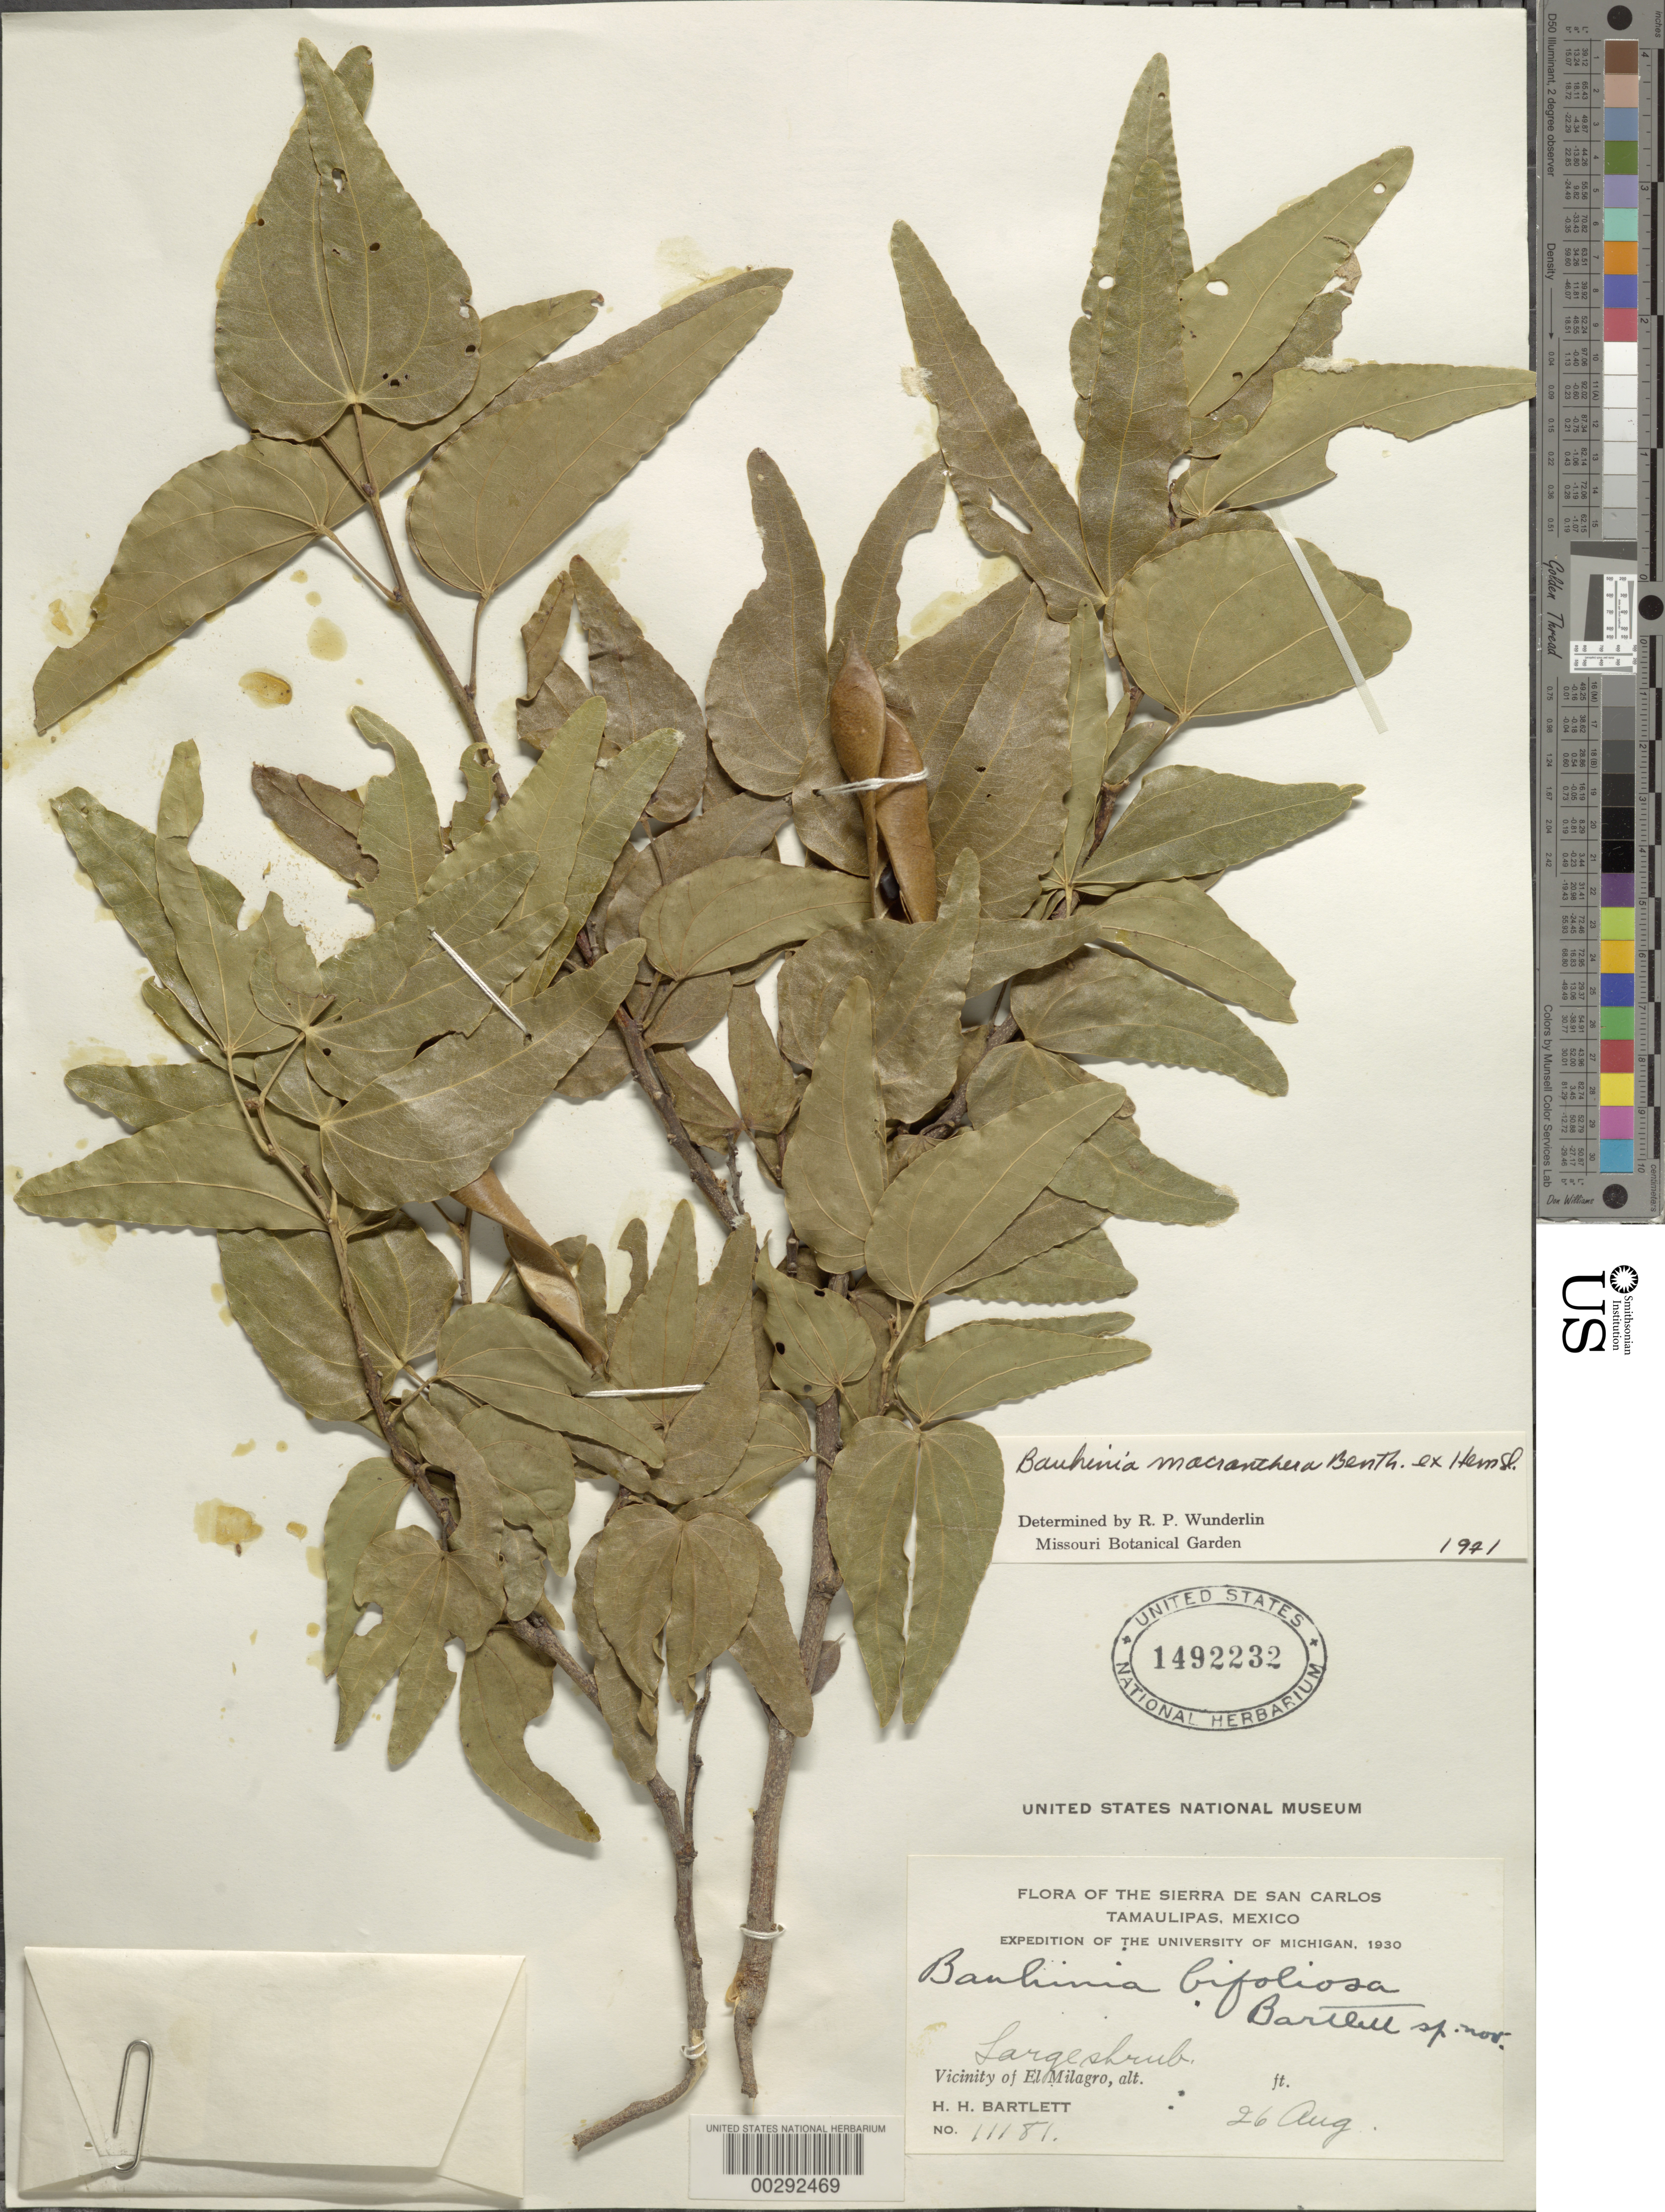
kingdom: Plantae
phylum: Tracheophyta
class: Magnoliopsida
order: Fabales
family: Fabaceae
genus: Bauhinia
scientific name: Bauhinia macranthera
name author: Benth. ex Hemsl.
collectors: H. H. Bartlett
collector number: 11181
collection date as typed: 26 Aug 1930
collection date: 1930-08-26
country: Mexico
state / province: Tamaulipas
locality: Vicinity of el milagro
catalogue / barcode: US 1492232